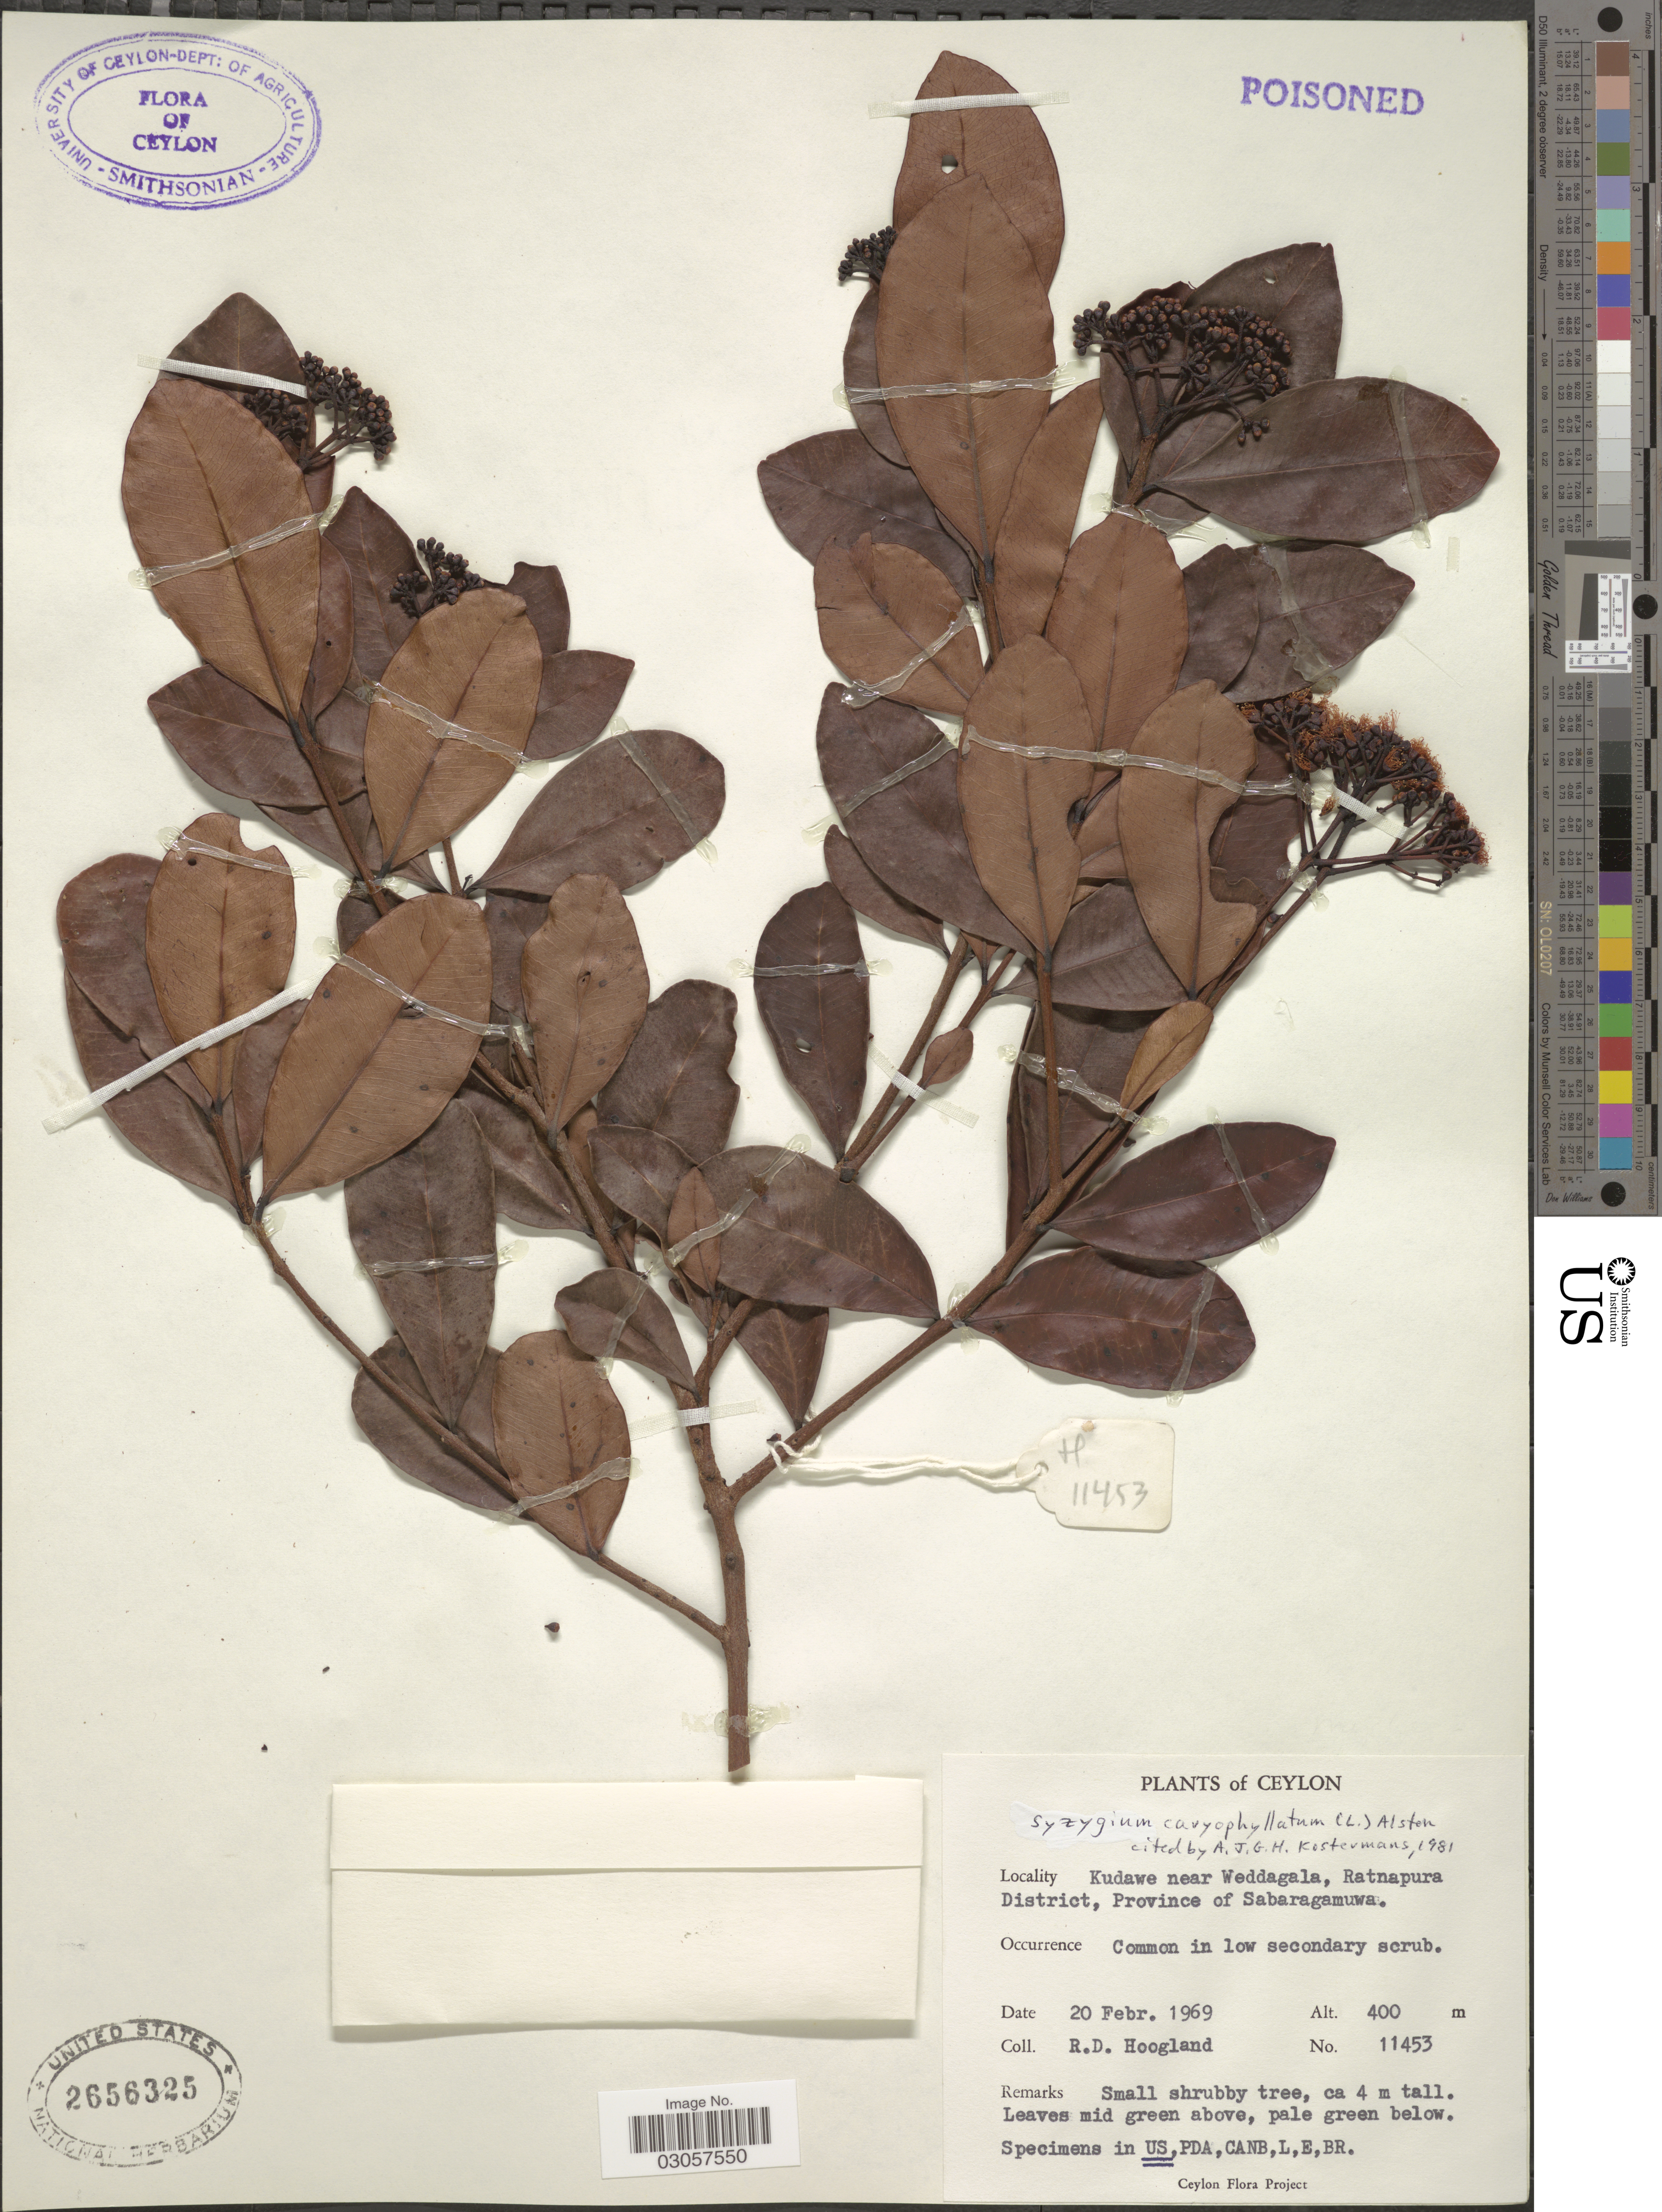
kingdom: Plantae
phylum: Tracheophyta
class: Magnoliopsida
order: Myrtales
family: Myrtaceae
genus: Syzygium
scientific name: Syzygium caryophyllatum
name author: (L.) Alston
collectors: R. D. Hoogland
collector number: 11453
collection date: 1969-02-20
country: Sri Lanka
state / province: Sabaragamuwa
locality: Kudawe near Weddagala, Ratnapura District, Province of Sabaragamuwa, Ceylon.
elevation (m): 400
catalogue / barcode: US 2656325